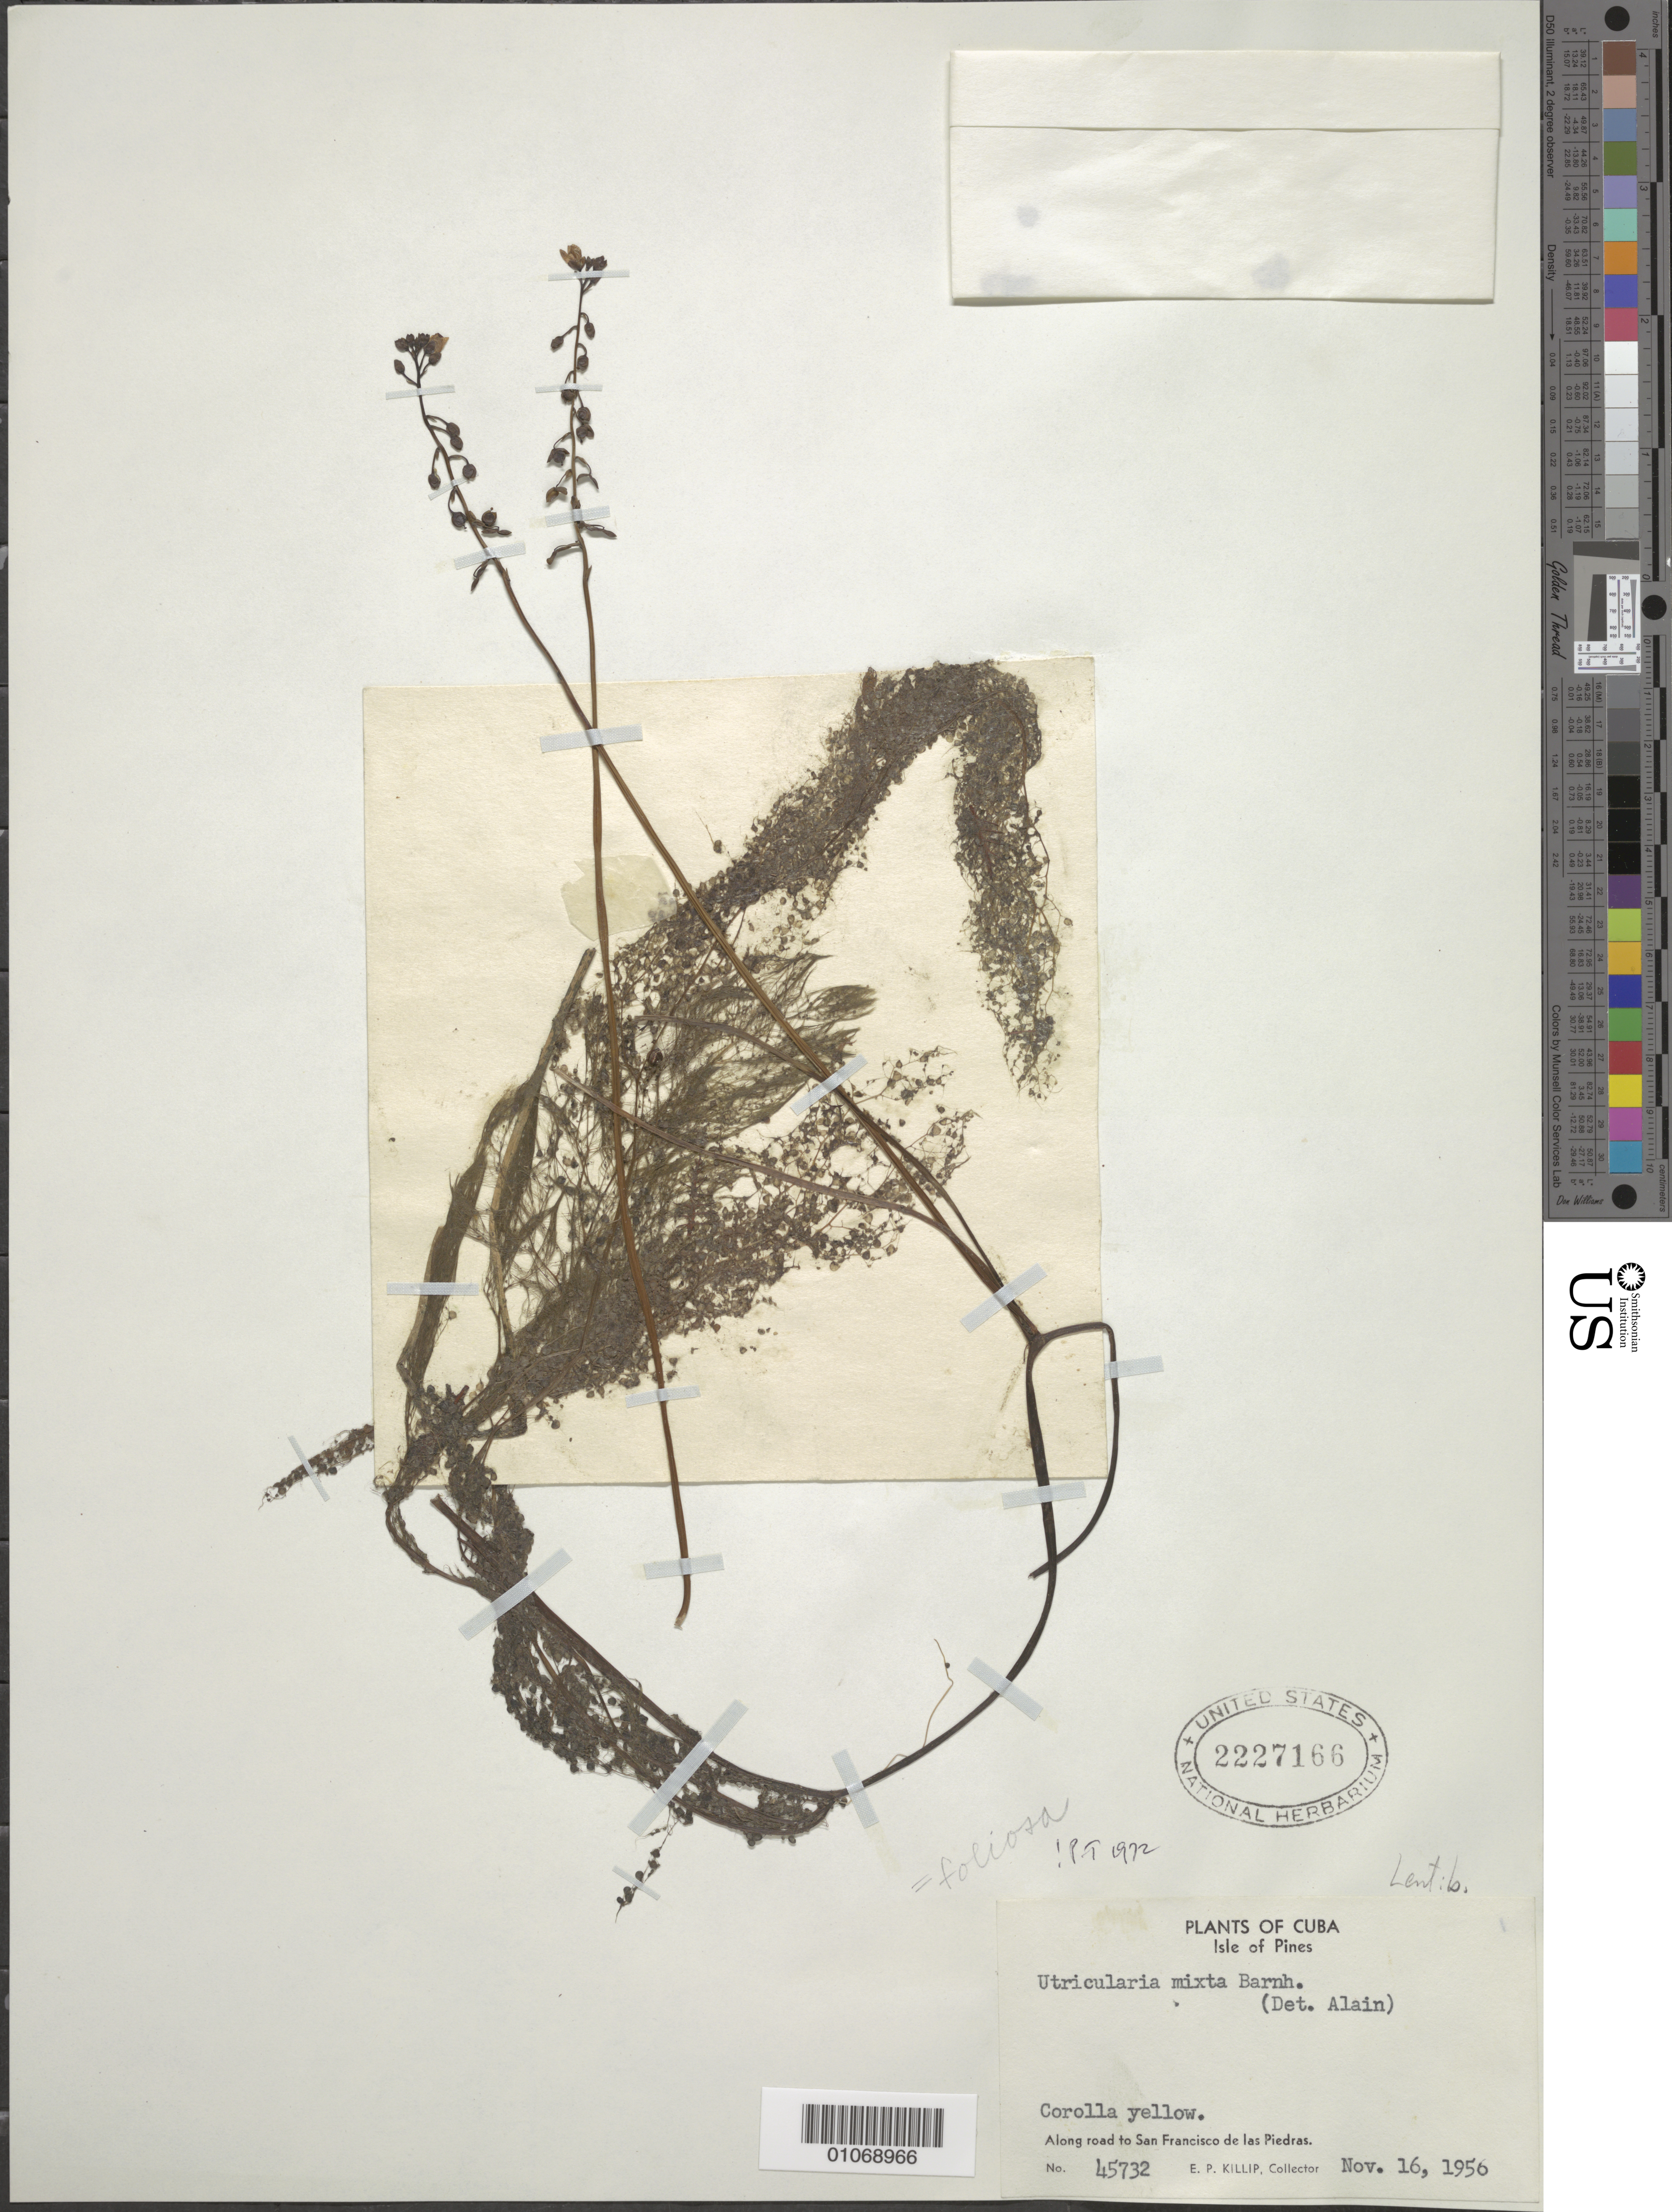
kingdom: Plantae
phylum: Tracheophyta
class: Magnoliopsida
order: Lamiales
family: Lentibulariaceae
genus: Utricularia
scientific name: Utricularia foliosa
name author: L.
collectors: E. P. Killip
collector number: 45732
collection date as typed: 16 Nov 1956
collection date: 1956-11-16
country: Cuba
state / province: Isla de La Juventud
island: Isla de la Juventud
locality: Isle of Pines, Along road to San Francisco de las Piedras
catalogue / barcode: US 2227166